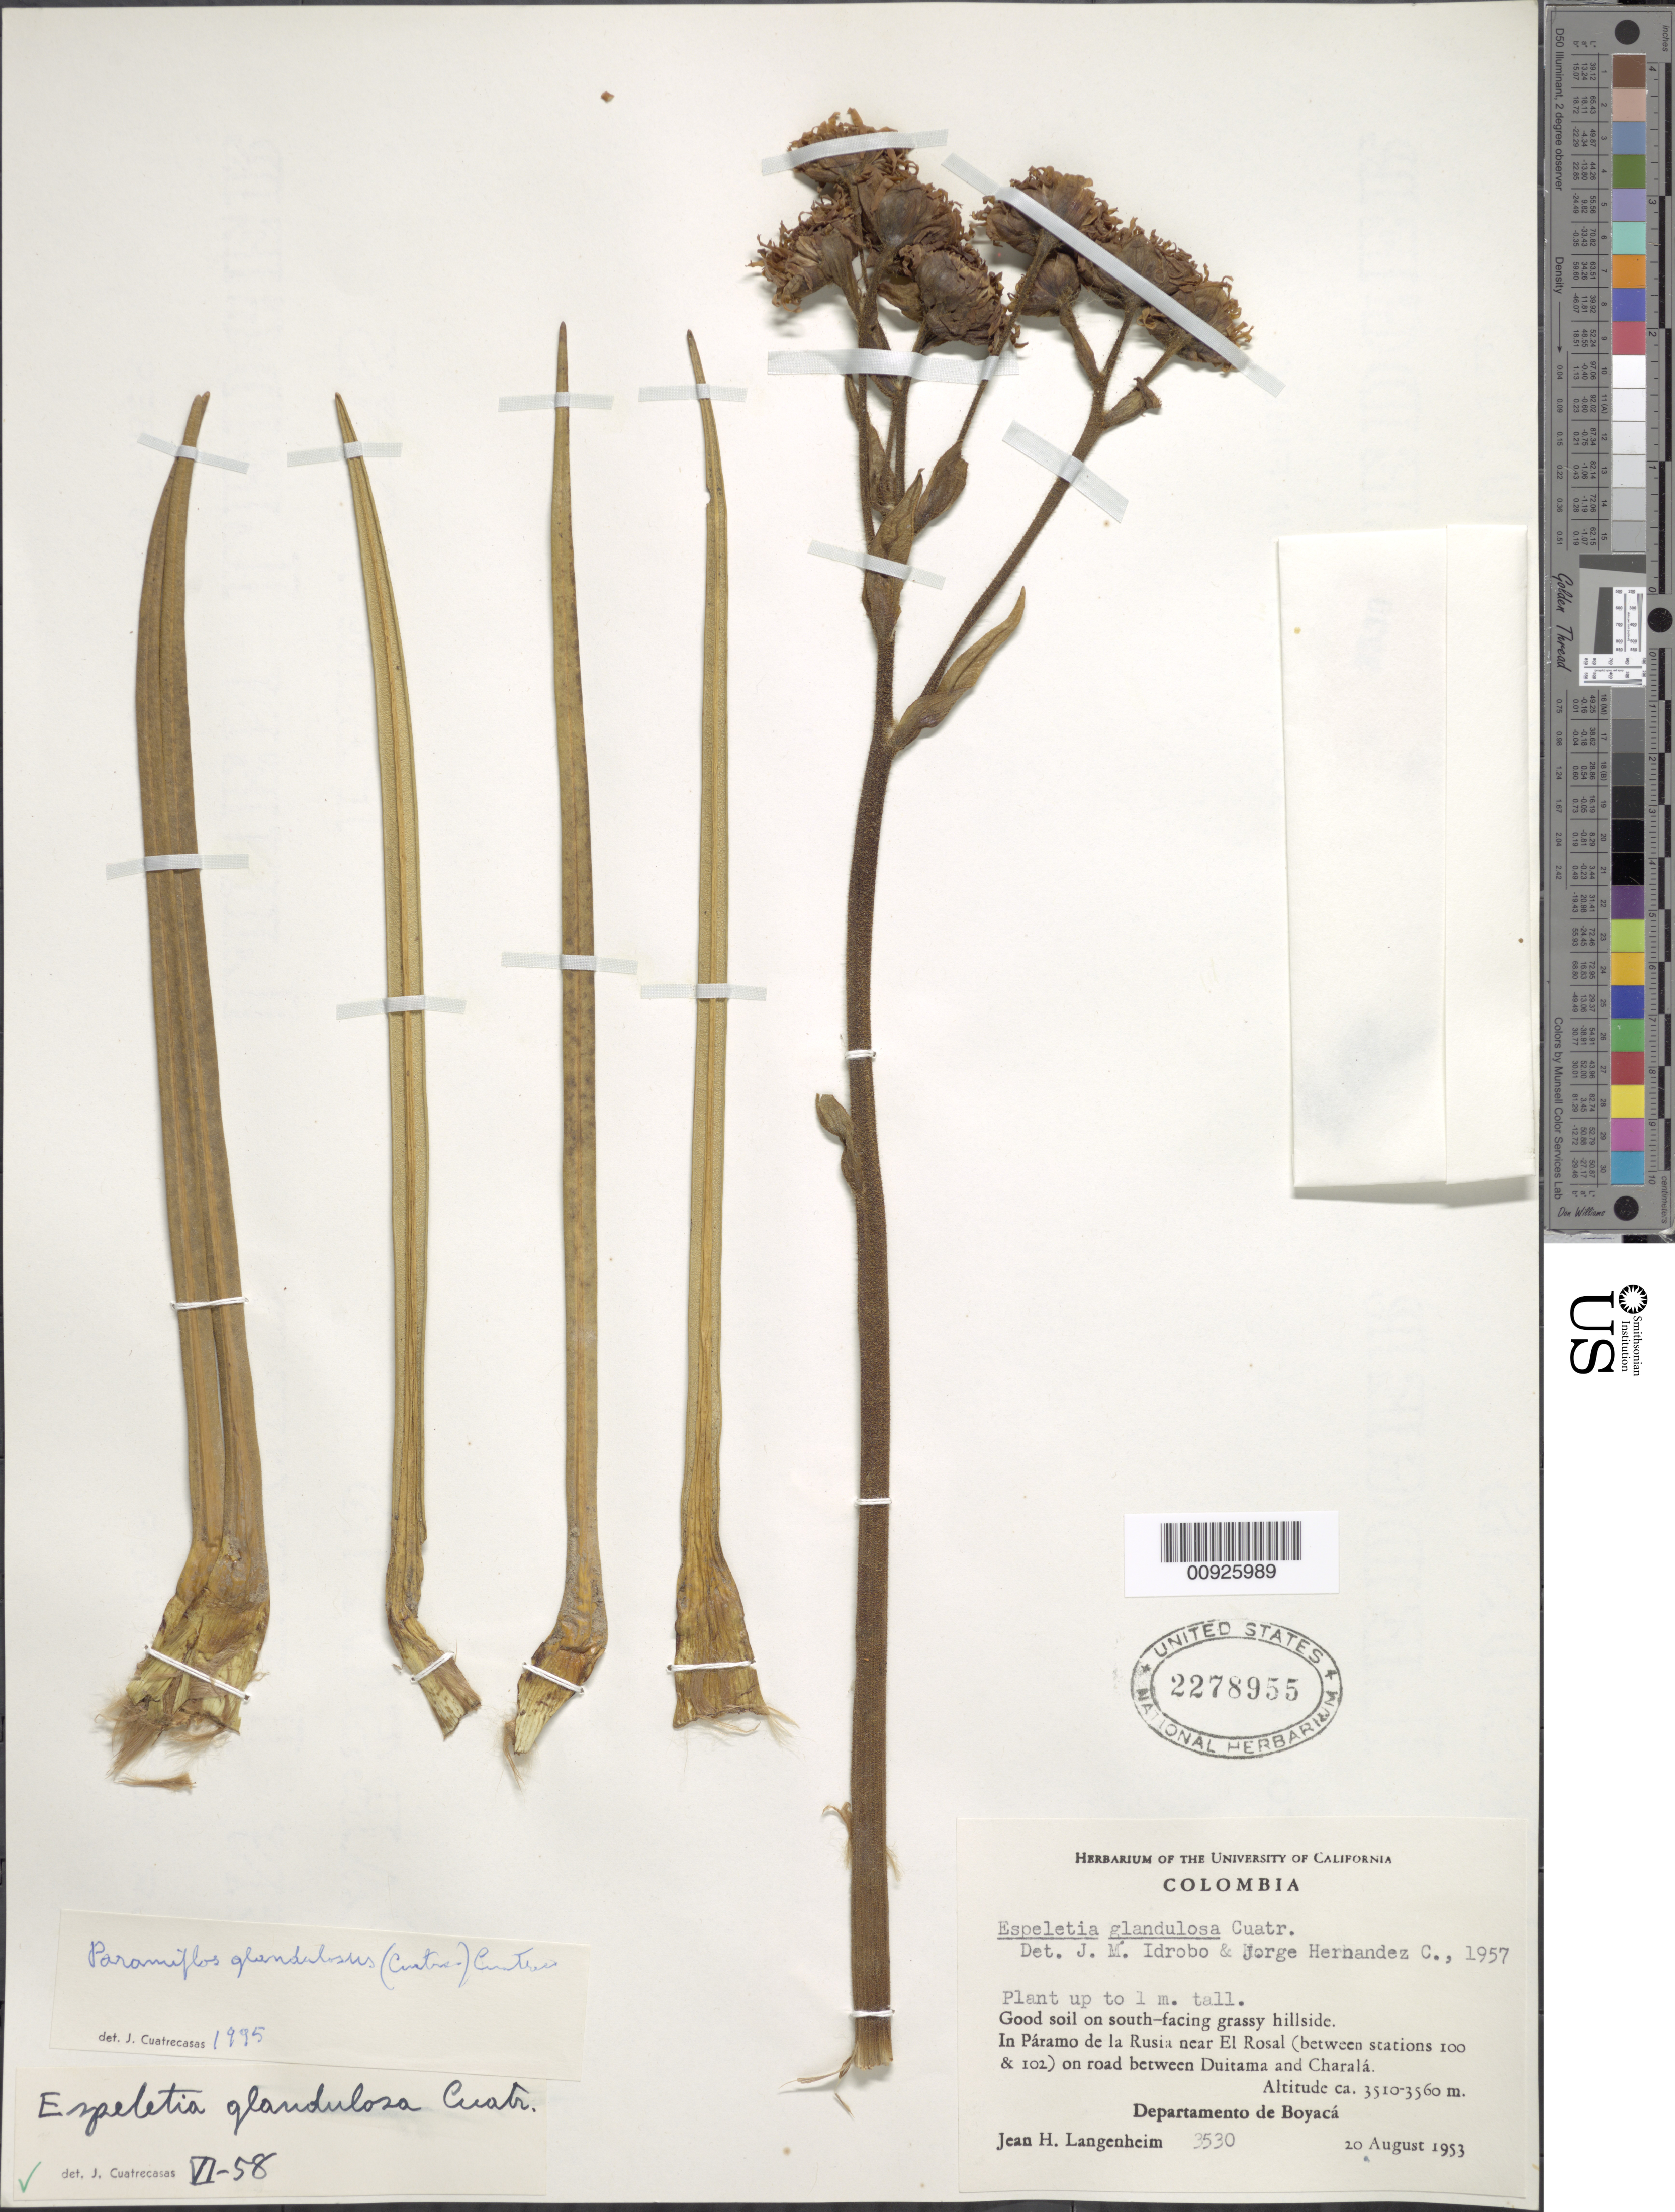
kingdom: Plantae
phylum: Tracheophyta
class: Magnoliopsida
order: Asterales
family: Asteraceae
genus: Paramiflos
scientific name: Paramiflos glandulosus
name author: (Cuatrec.) Cuatrec.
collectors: J. H. Langenheim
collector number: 3530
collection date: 1953-08-20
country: Colombia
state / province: Boyacá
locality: P. de la Rusia. Near El rosal (between stations 100 and 102) on road between Duitama and Charalá.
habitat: Good soil on S-facing grassy hillside.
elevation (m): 3510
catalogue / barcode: US 2278955